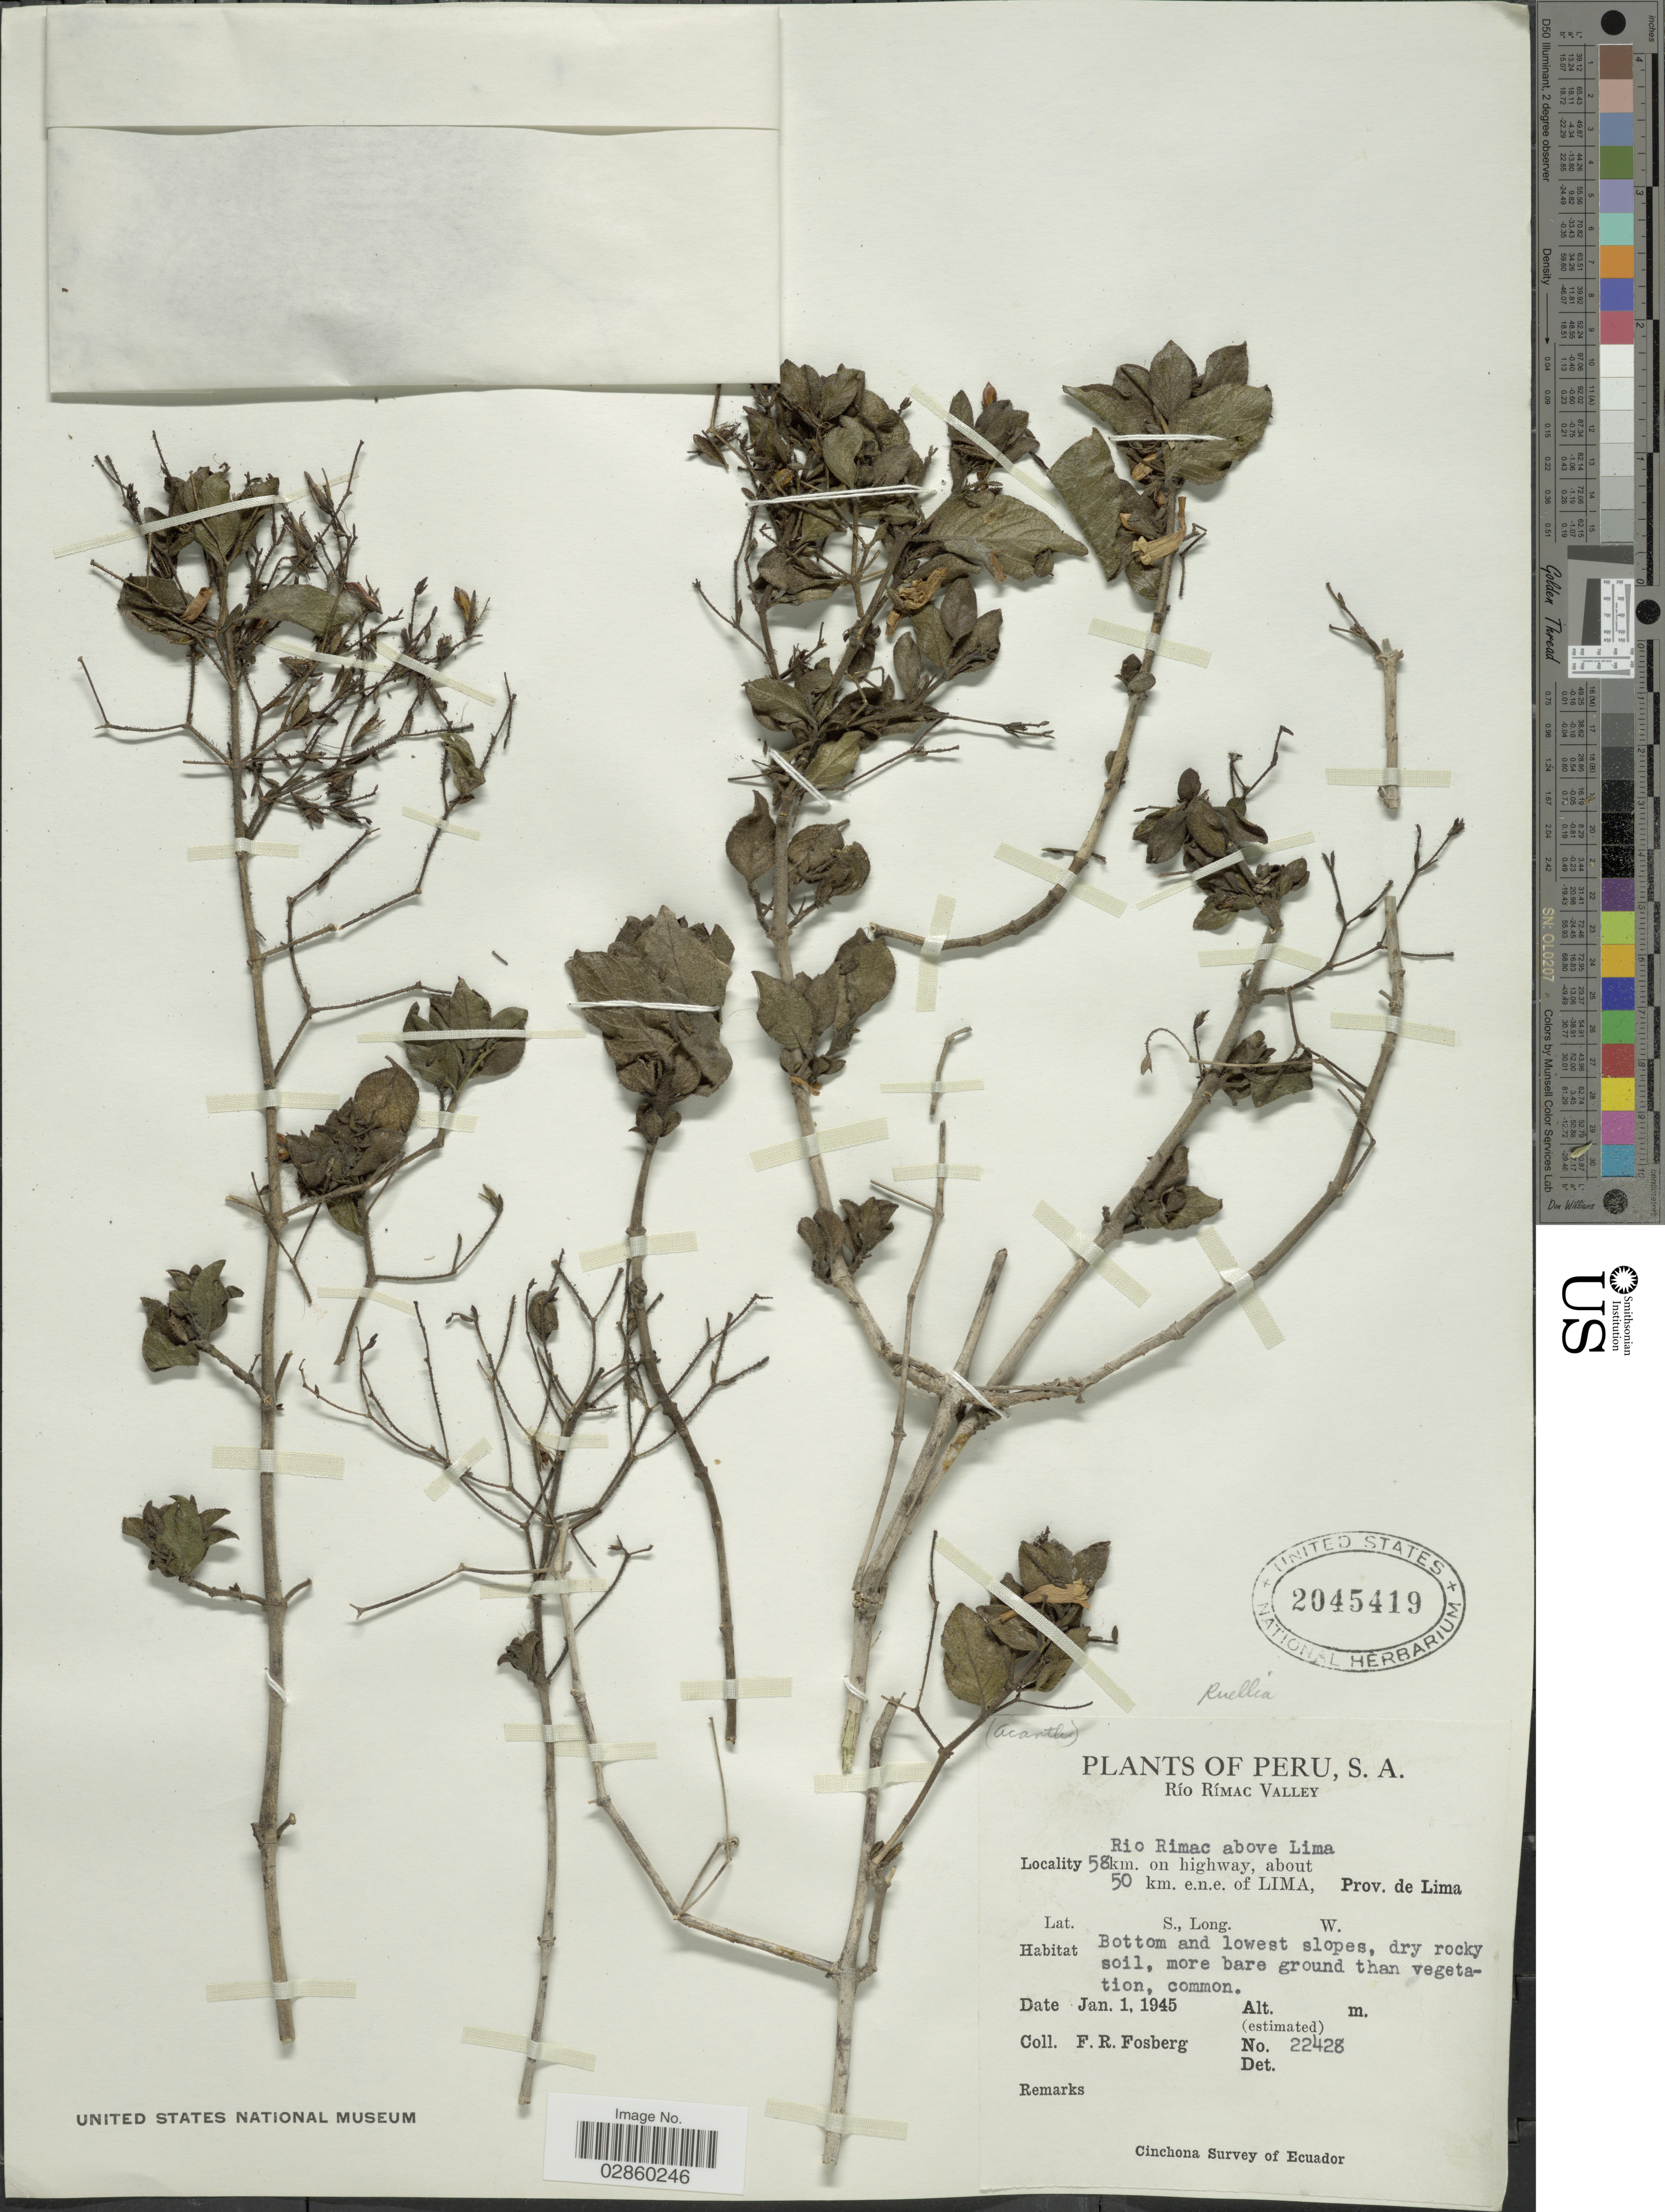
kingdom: Plantae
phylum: Tracheophyta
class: Magnoliopsida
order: Lamiales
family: Acanthaceae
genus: Ruellia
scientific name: Ruellia floribunda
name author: Hook.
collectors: F. R. Fosberg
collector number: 22428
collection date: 1945-01-01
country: Peru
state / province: Lima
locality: Río Rímac Valley, Rio Rimac above Lima, 58 km. on highway, about 50 km. e.n.e. of Lima.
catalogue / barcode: US 2045419